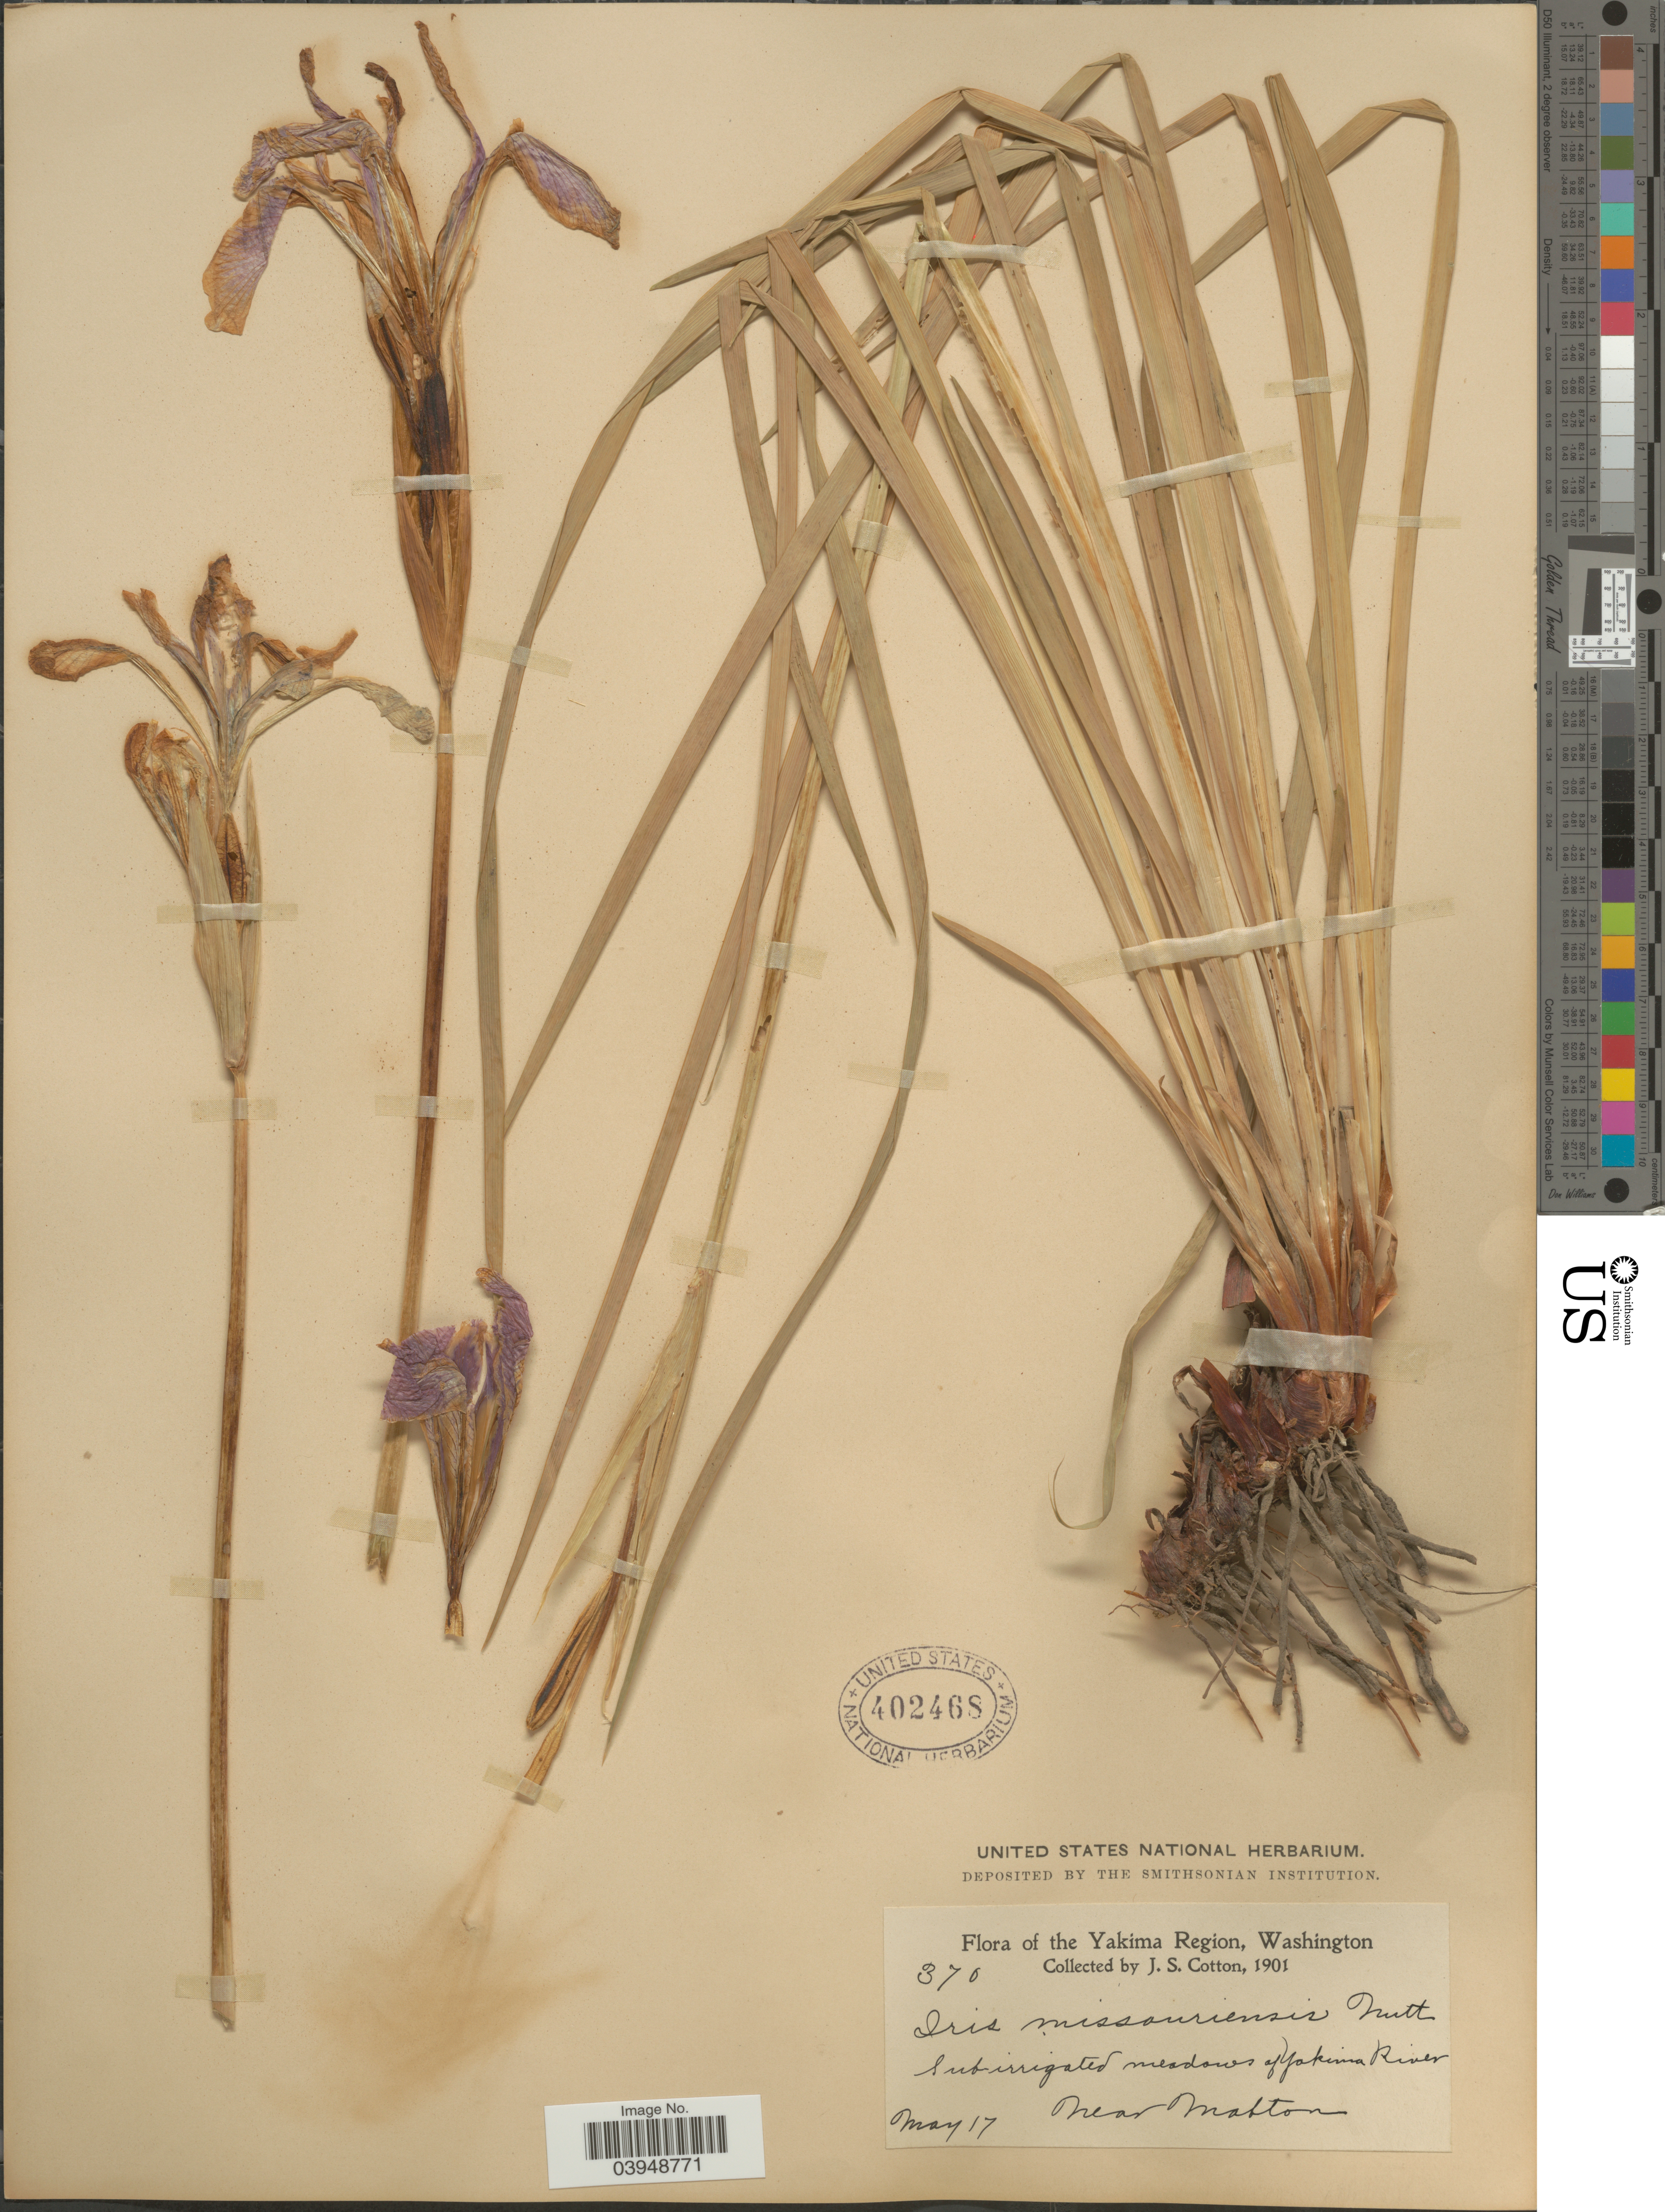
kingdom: Plantae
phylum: Tracheophyta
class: Liliopsida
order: Asparagales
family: Iridaceae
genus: Iris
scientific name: Iris missouriensis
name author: Nutt.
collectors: J. S. Cotton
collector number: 370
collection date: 1901-05-17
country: United States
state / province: Washington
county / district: Yakima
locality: The Yakima Region. Sub irrigated meadows of Yakima River. Near Mabton.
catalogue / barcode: US 402468